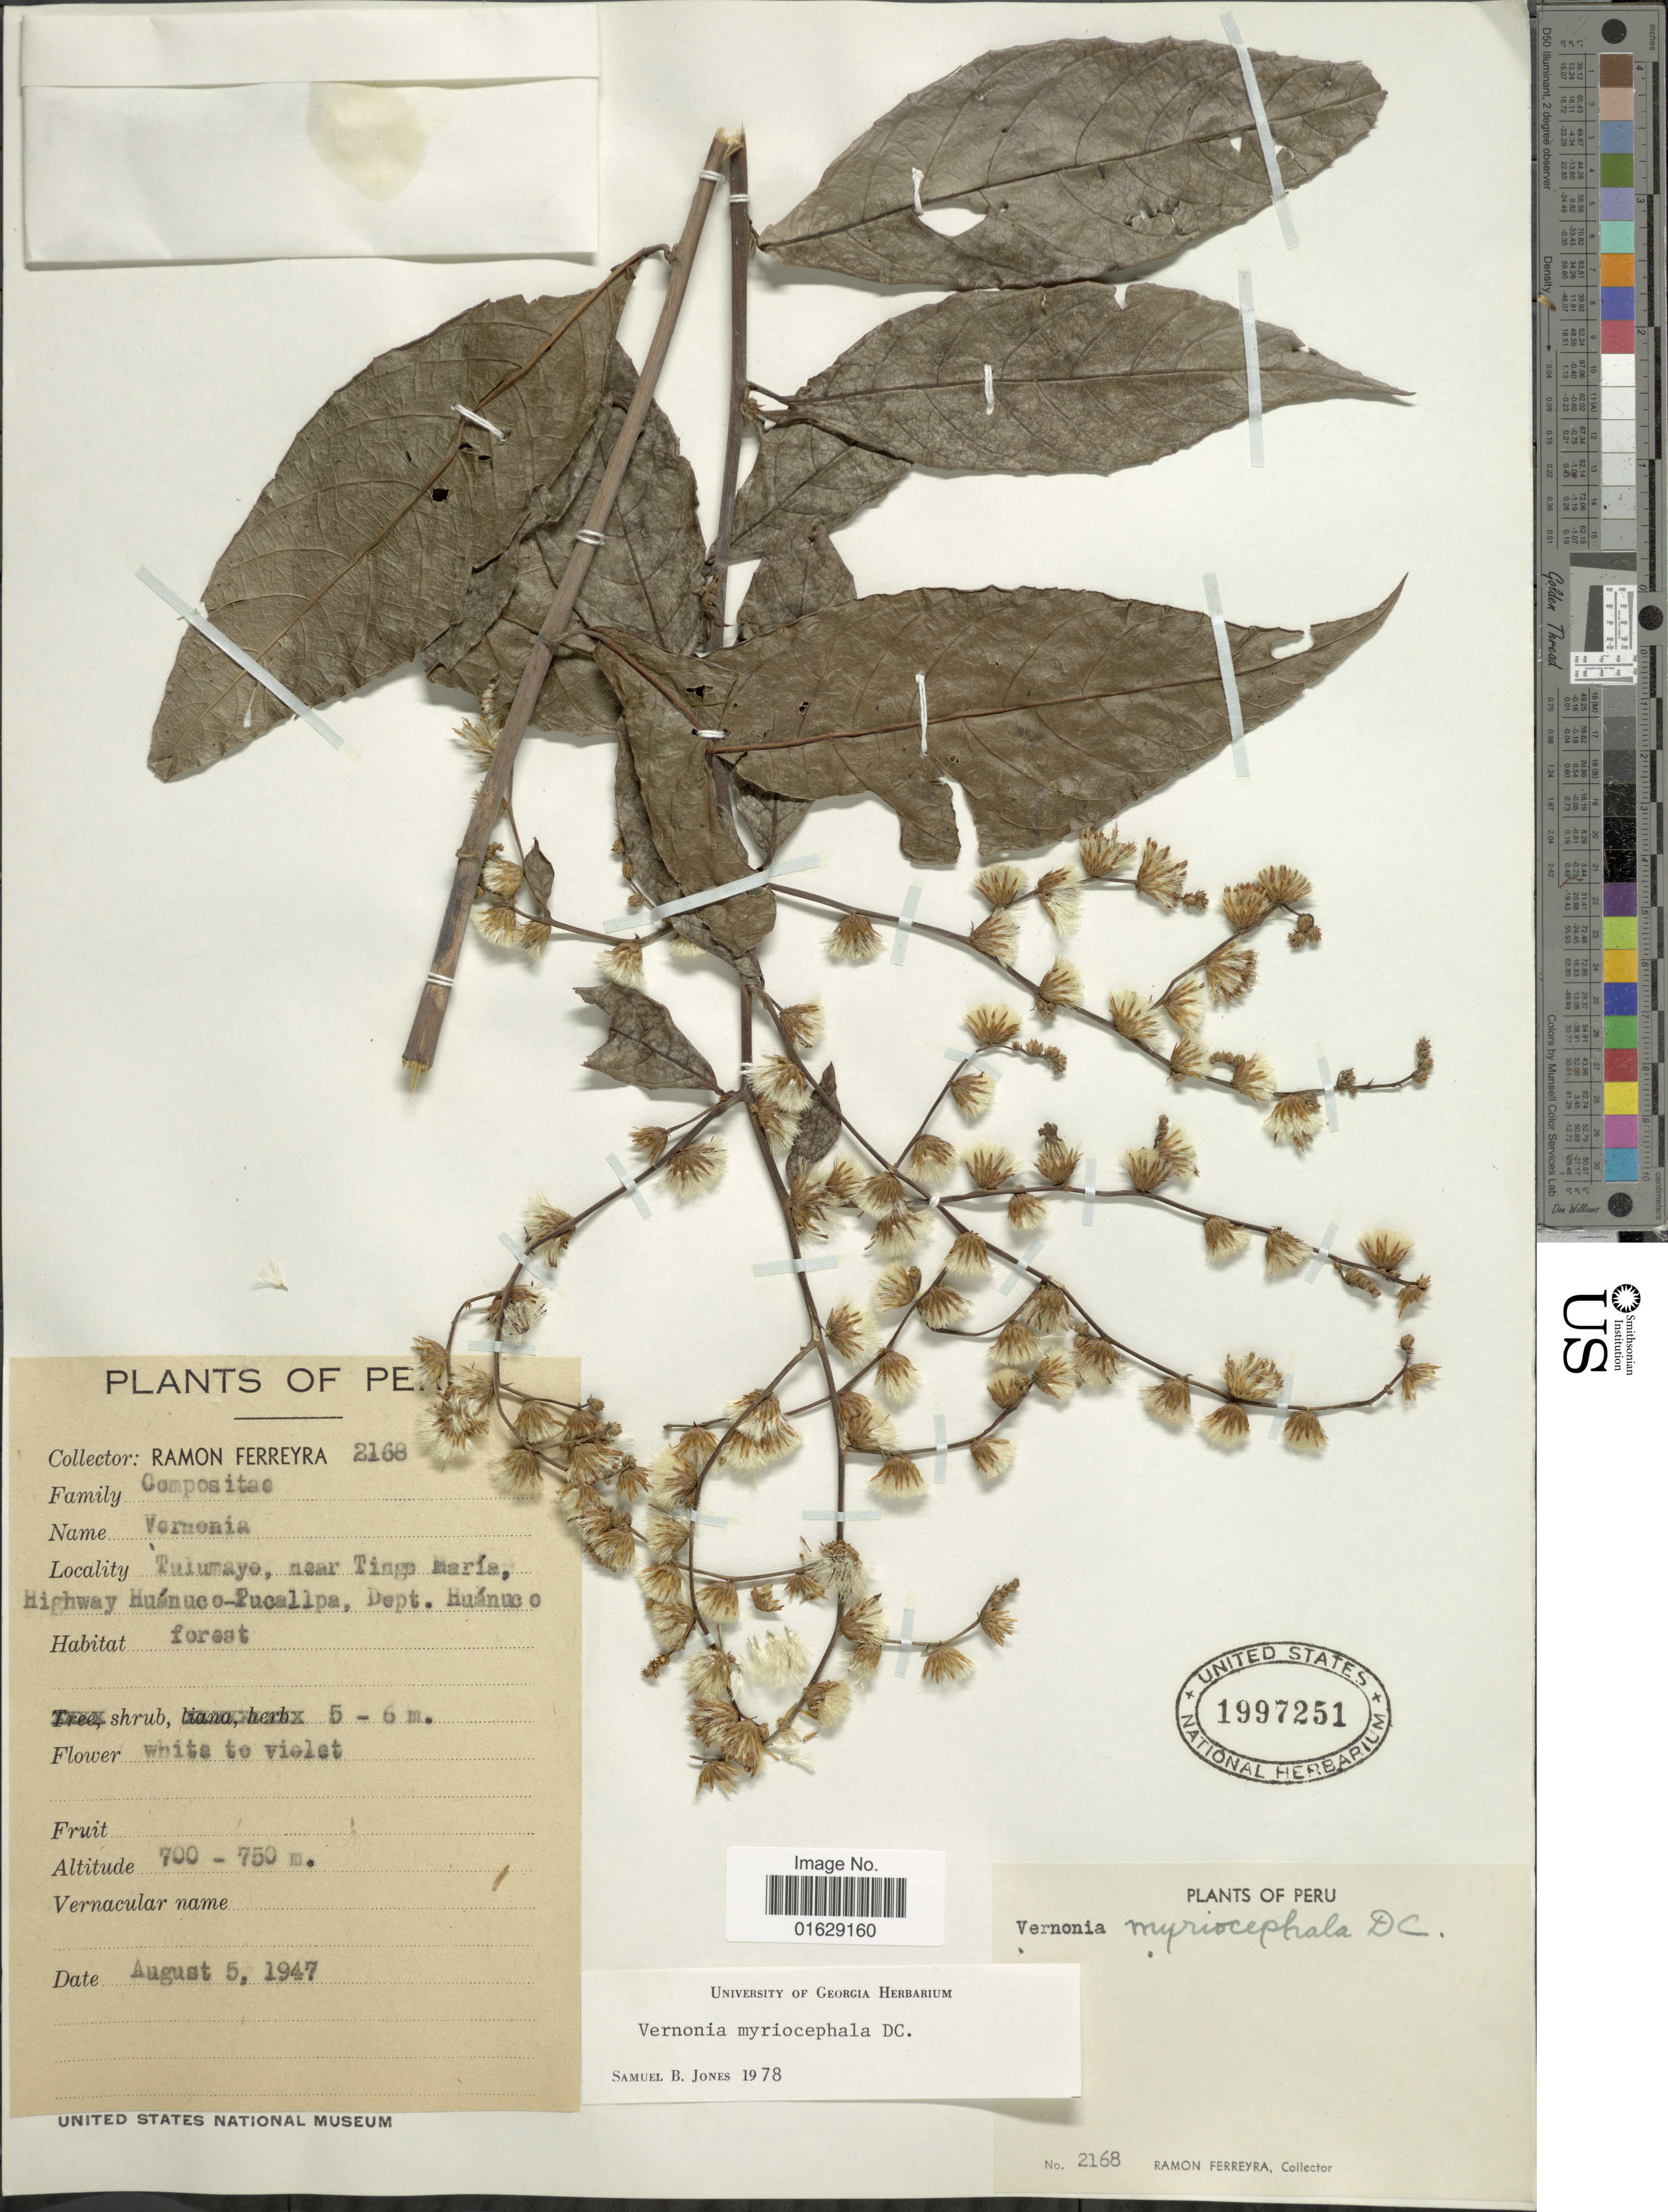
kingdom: Plantae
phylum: Tracheophyta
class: Magnoliopsida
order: Asterales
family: Asteraceae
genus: Lepidaploa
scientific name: Lepidaploa myriocephala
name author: (DC.) H. Rob.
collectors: R. A. Ferreyra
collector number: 2168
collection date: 1947-08-05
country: Peru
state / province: Huánuco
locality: Tuiumaye, near Tiago Maria, Highway Huanuco-Pucallpa, Dept. Huanuco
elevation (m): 700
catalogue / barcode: US 1997251